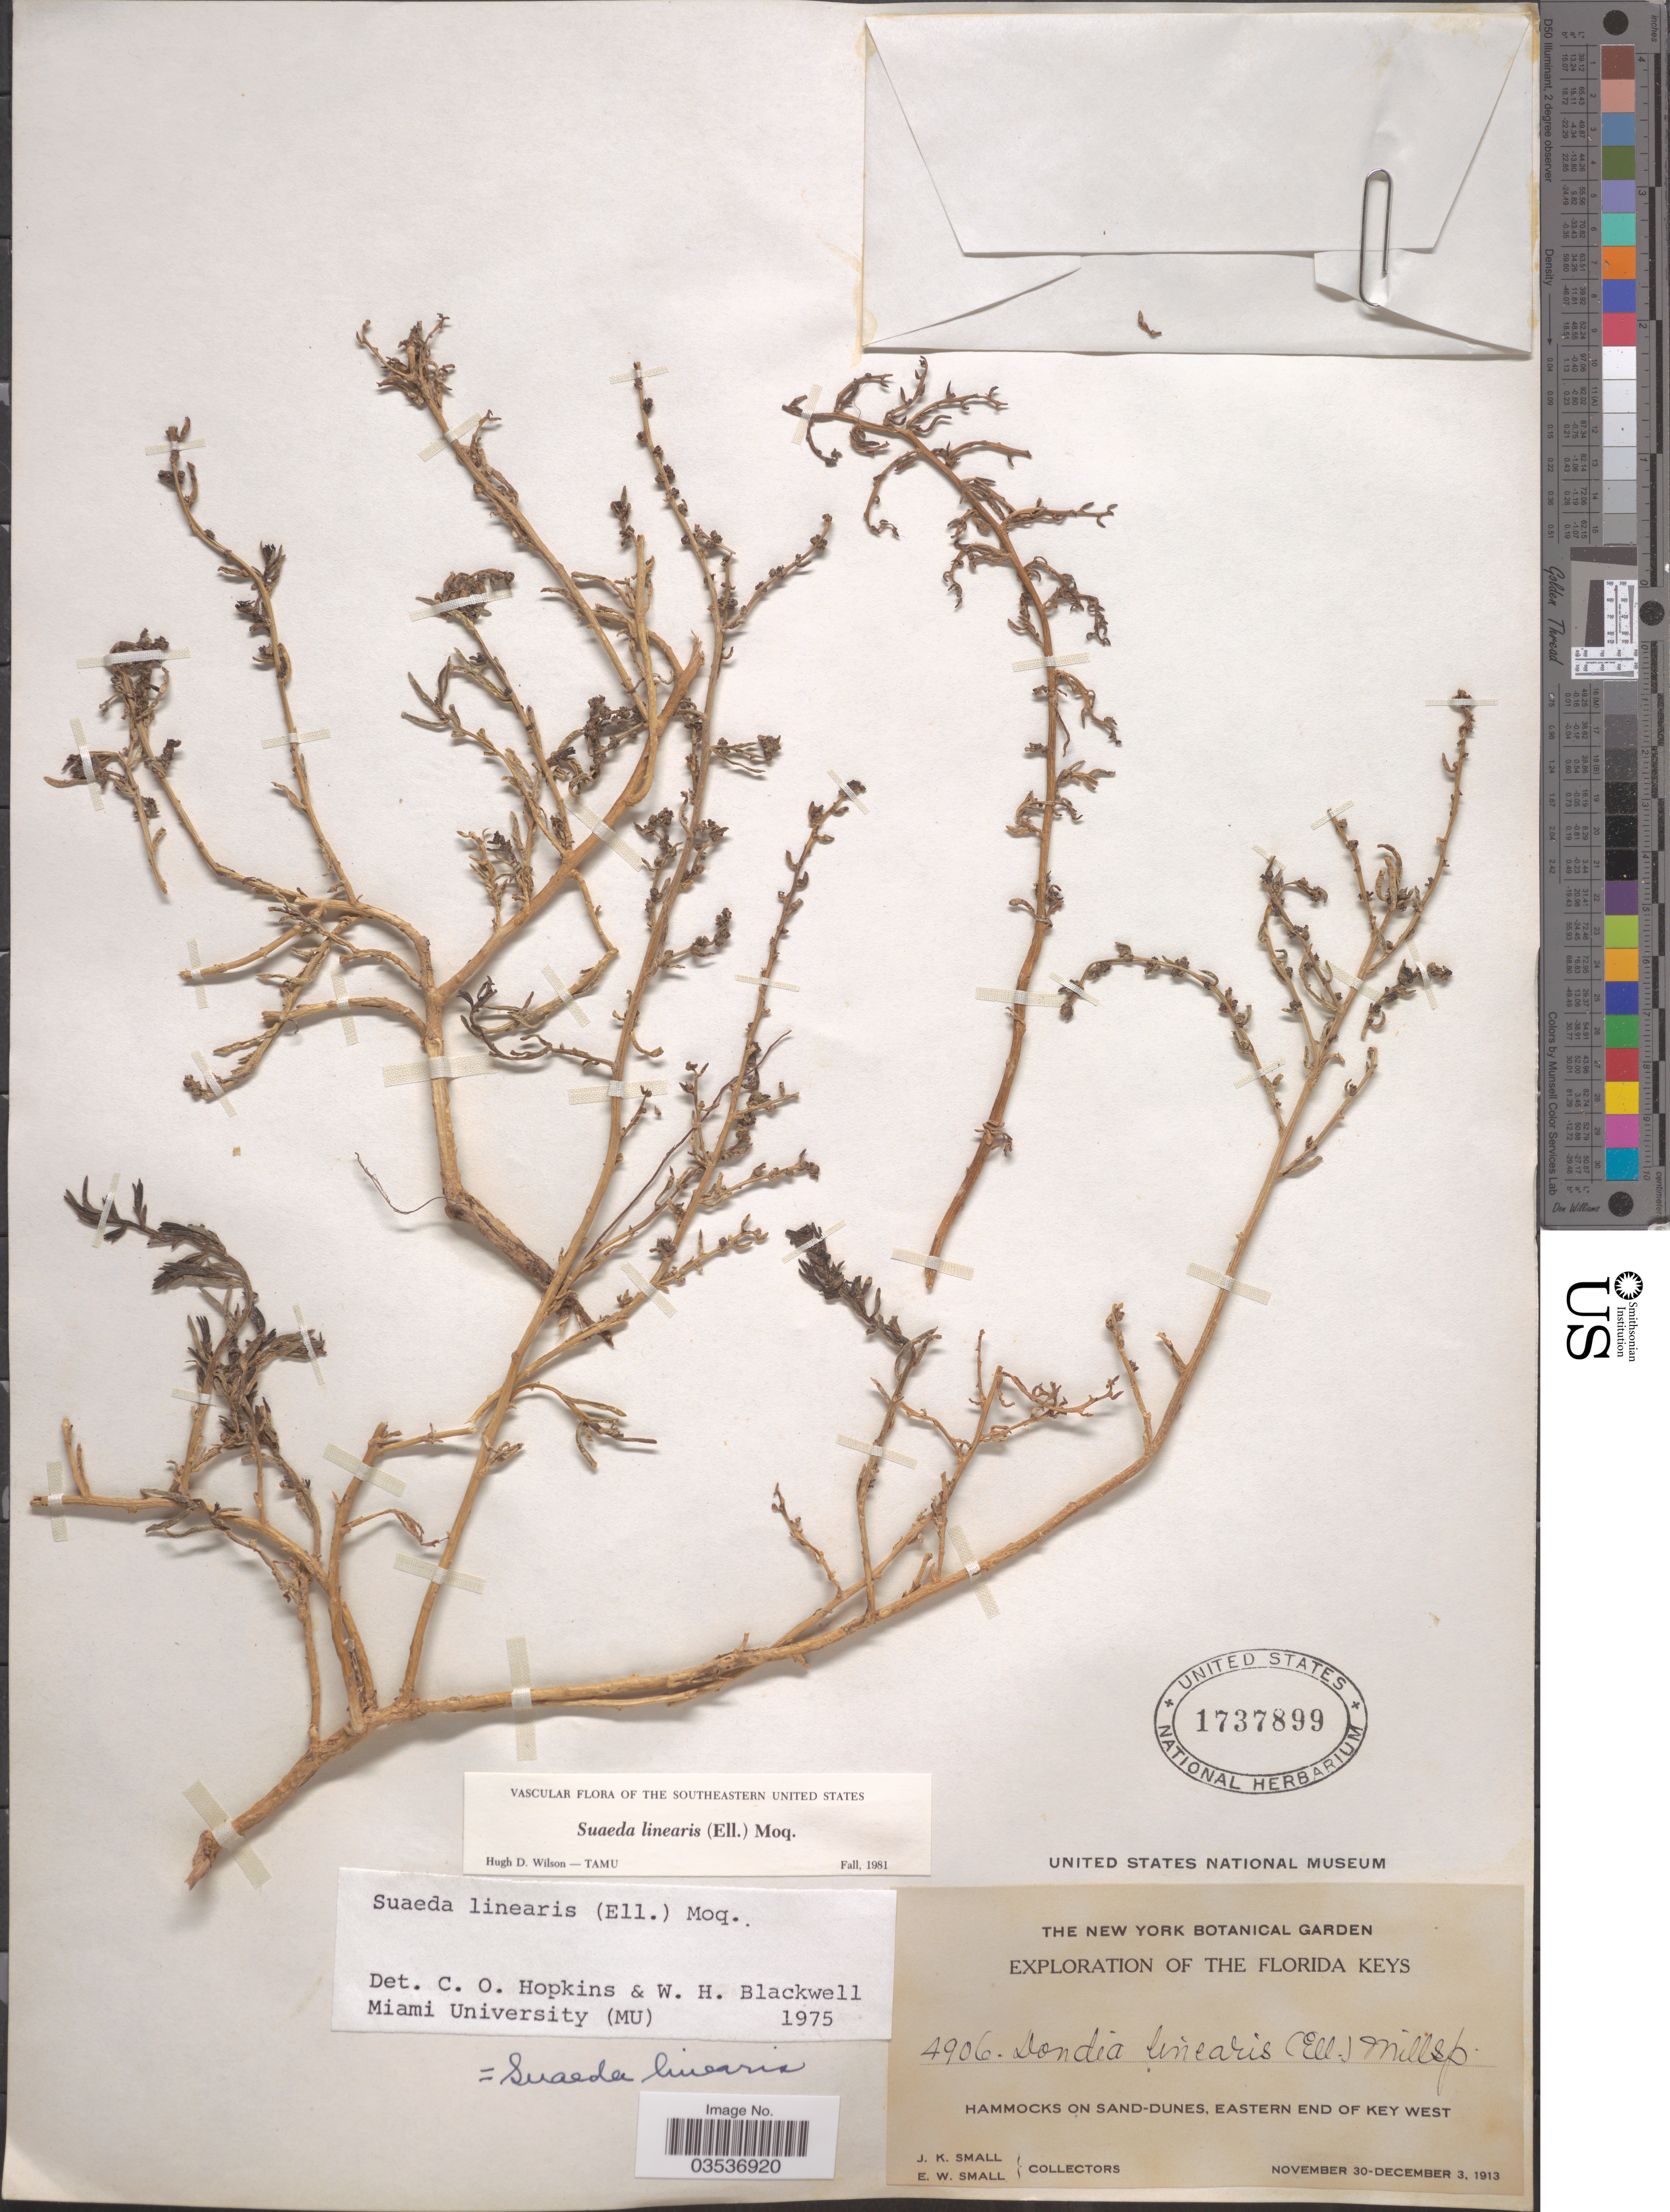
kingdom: Plantae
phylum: Tracheophyta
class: Magnoliopsida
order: Caryophyllales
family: Amaranthaceae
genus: Dondia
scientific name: Dondia linearis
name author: (Elliott) A. Heller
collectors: J. K. Small & E. W. Small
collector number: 4906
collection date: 1913-11-30/1913-12-03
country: United States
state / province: Florida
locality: Florida Keys. Eastern end of Key West.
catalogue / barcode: US 1737899